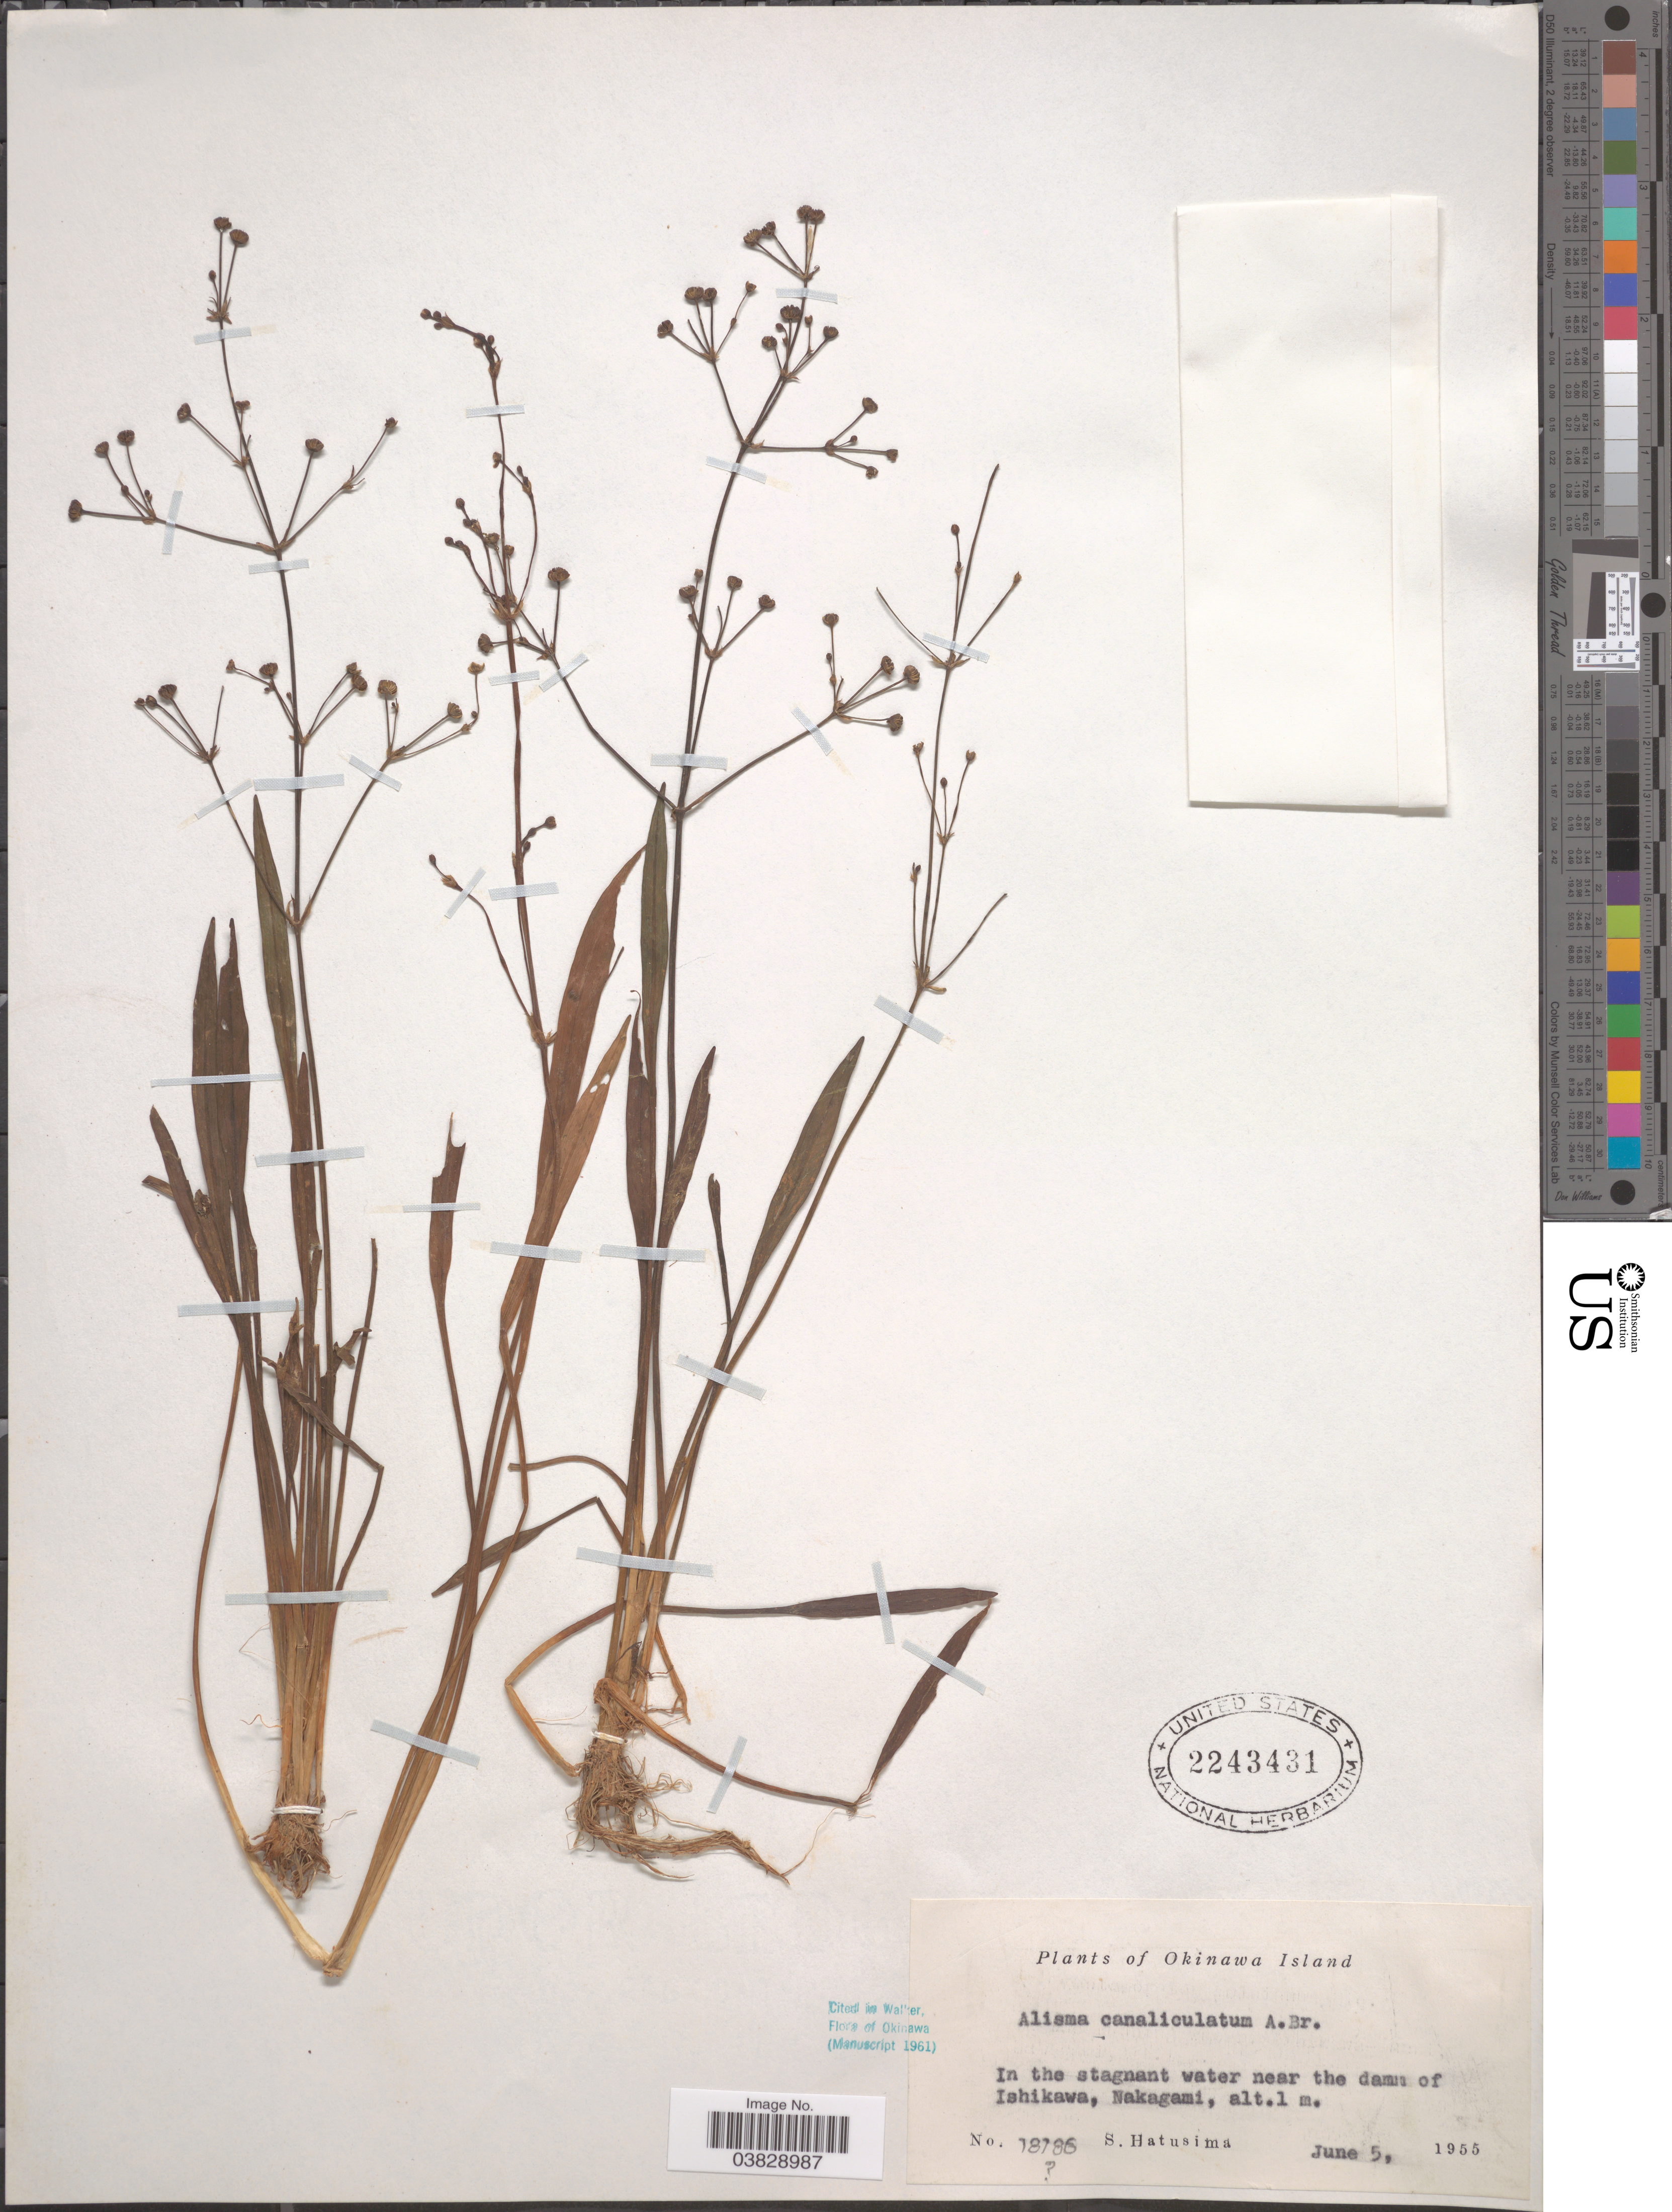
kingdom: Plantae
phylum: Tracheophyta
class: Liliopsida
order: Alismatales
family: Alismataceae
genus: Alisma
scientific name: Alisma canaliculatum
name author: A. Braun & C.D. Bouché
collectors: S. Hatusima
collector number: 18786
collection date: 1955-06-05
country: Japan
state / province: Okinawa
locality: Okinawa Island. In the stagnat water near the damm of Ishikawa, Nakagami.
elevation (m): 1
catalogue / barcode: US 2243431